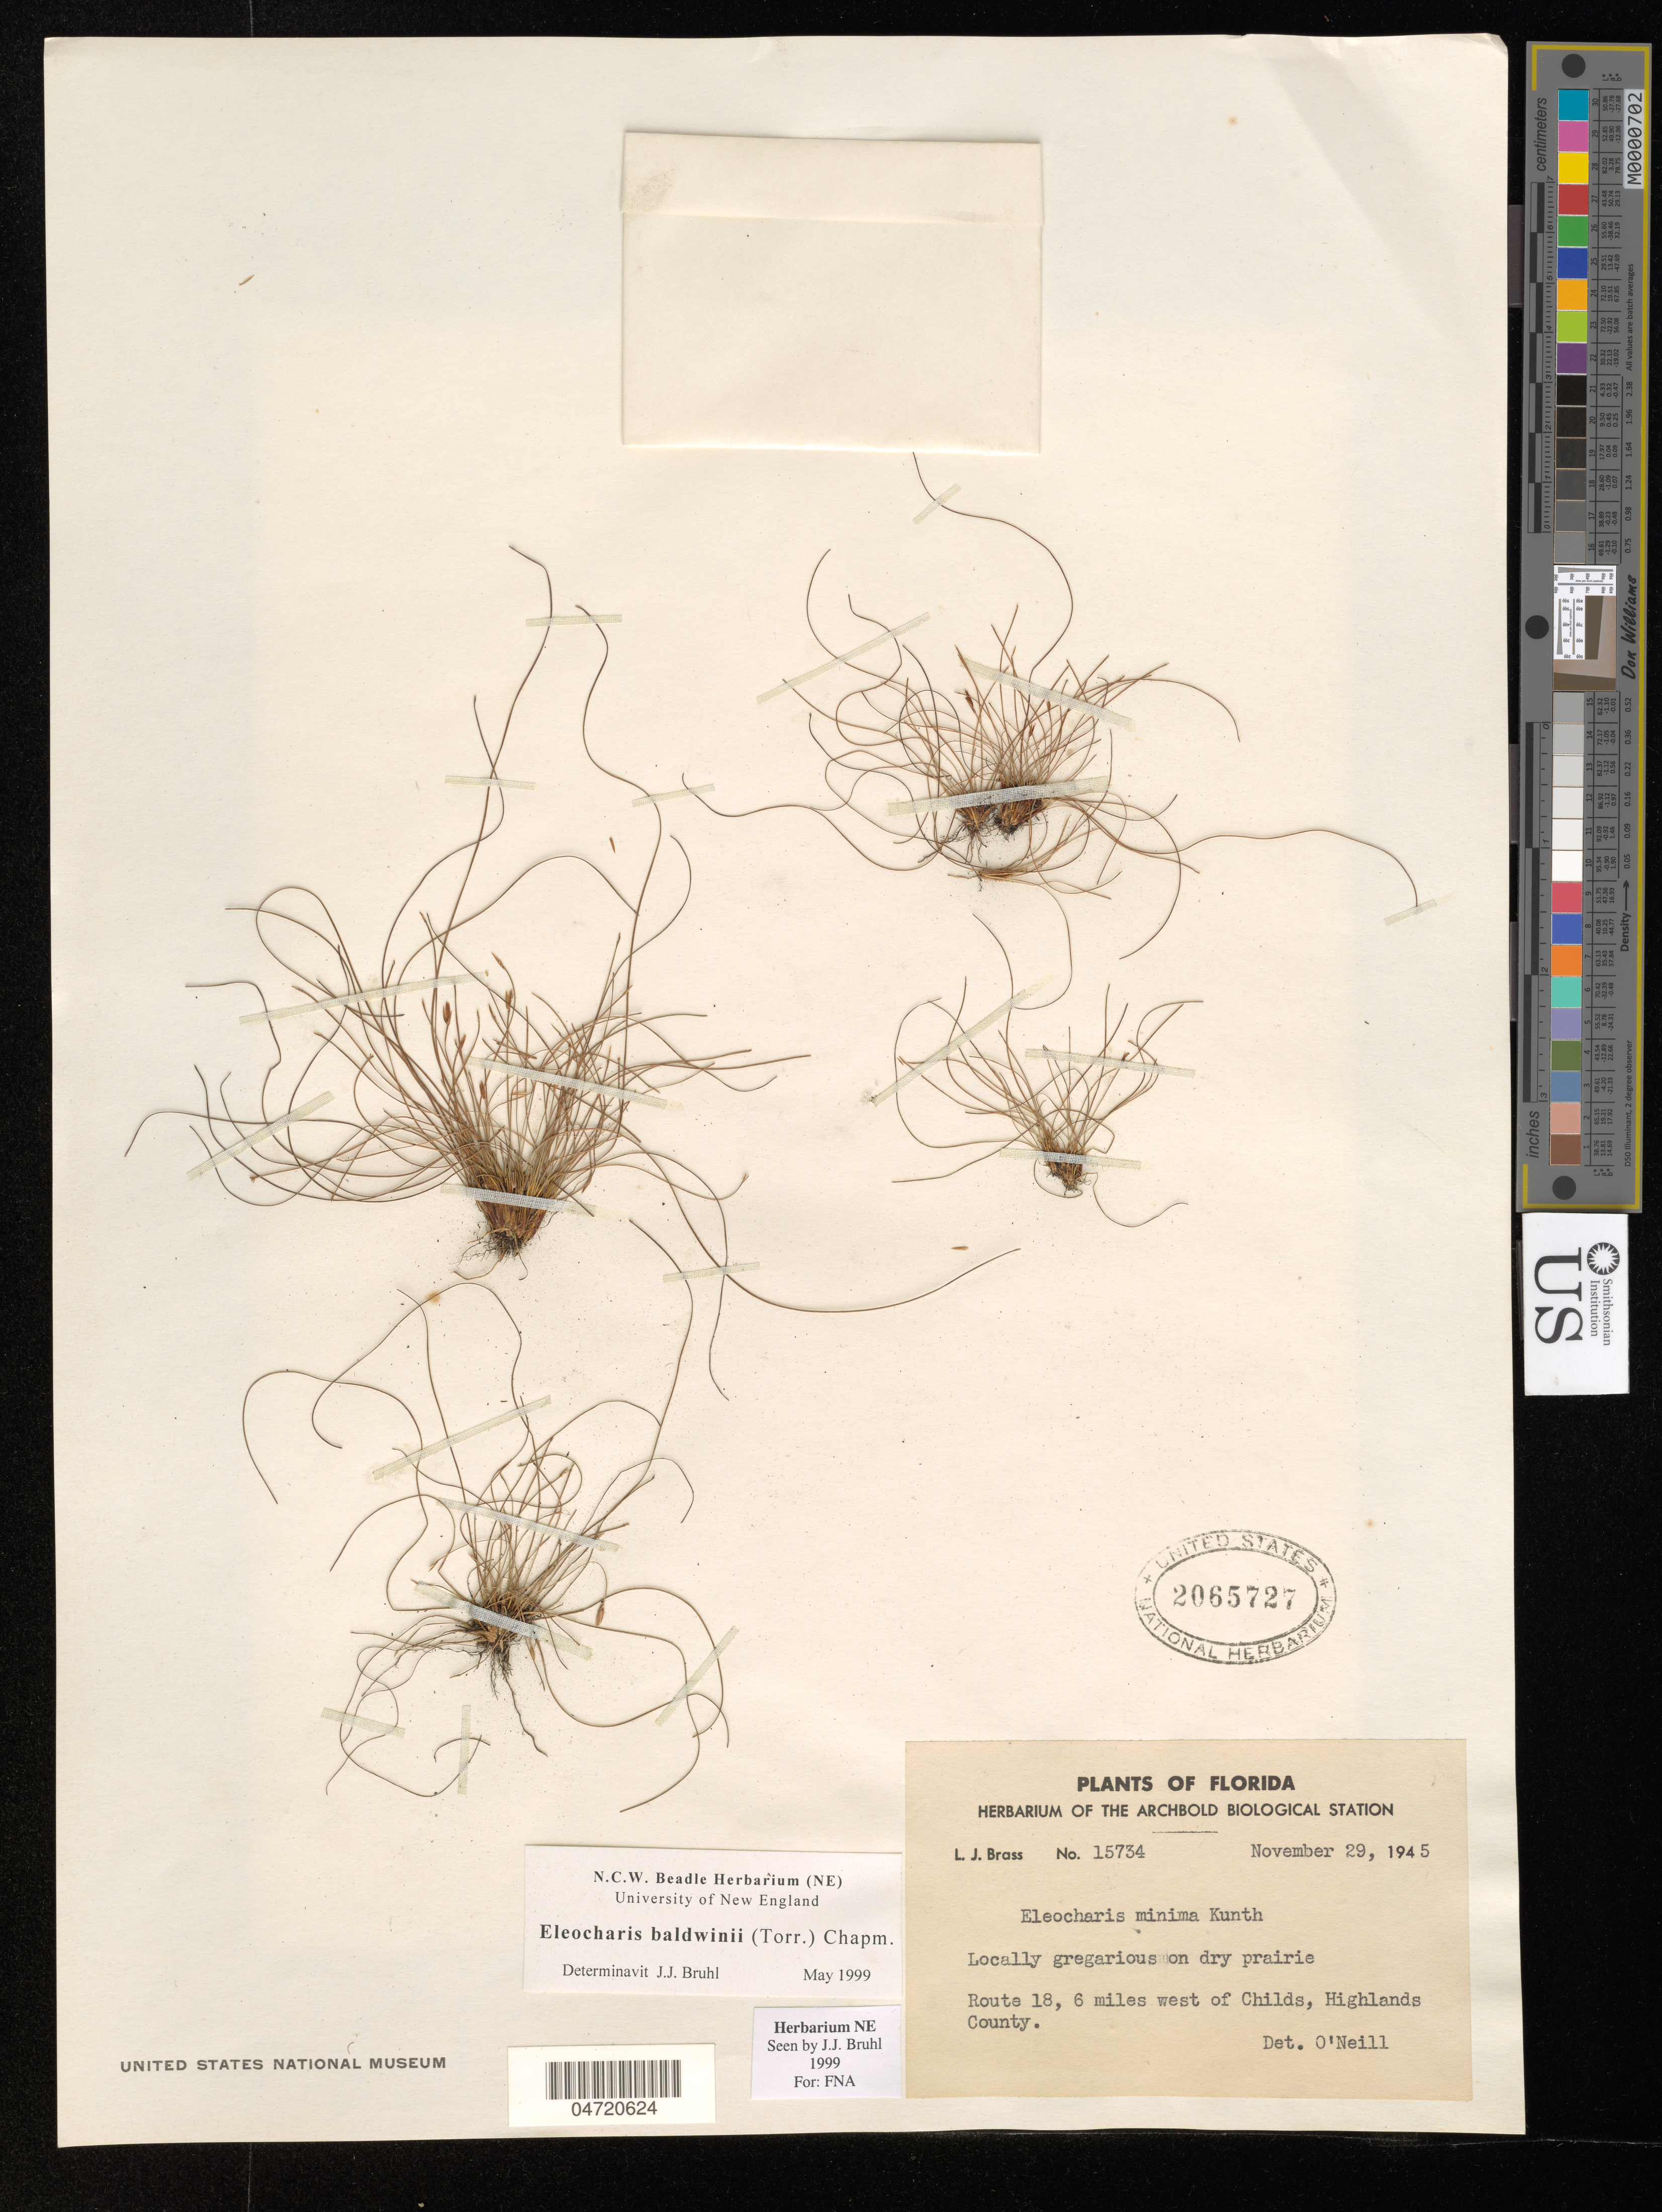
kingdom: Plantae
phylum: Tracheophyta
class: Liliopsida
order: Poales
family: Cyperaceae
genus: Eleocharis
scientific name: Eleocharis baldwinii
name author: (Torr.) Chapm.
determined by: Bruhl, J. J., (NE), University of New England (AUSTRALIA)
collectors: L. J. Brass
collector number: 15734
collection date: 1945-11-29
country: United States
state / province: Florida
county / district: Highlands County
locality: Route 18, 6 miles west of Childs.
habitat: On dry prairie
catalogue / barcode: US 2065727